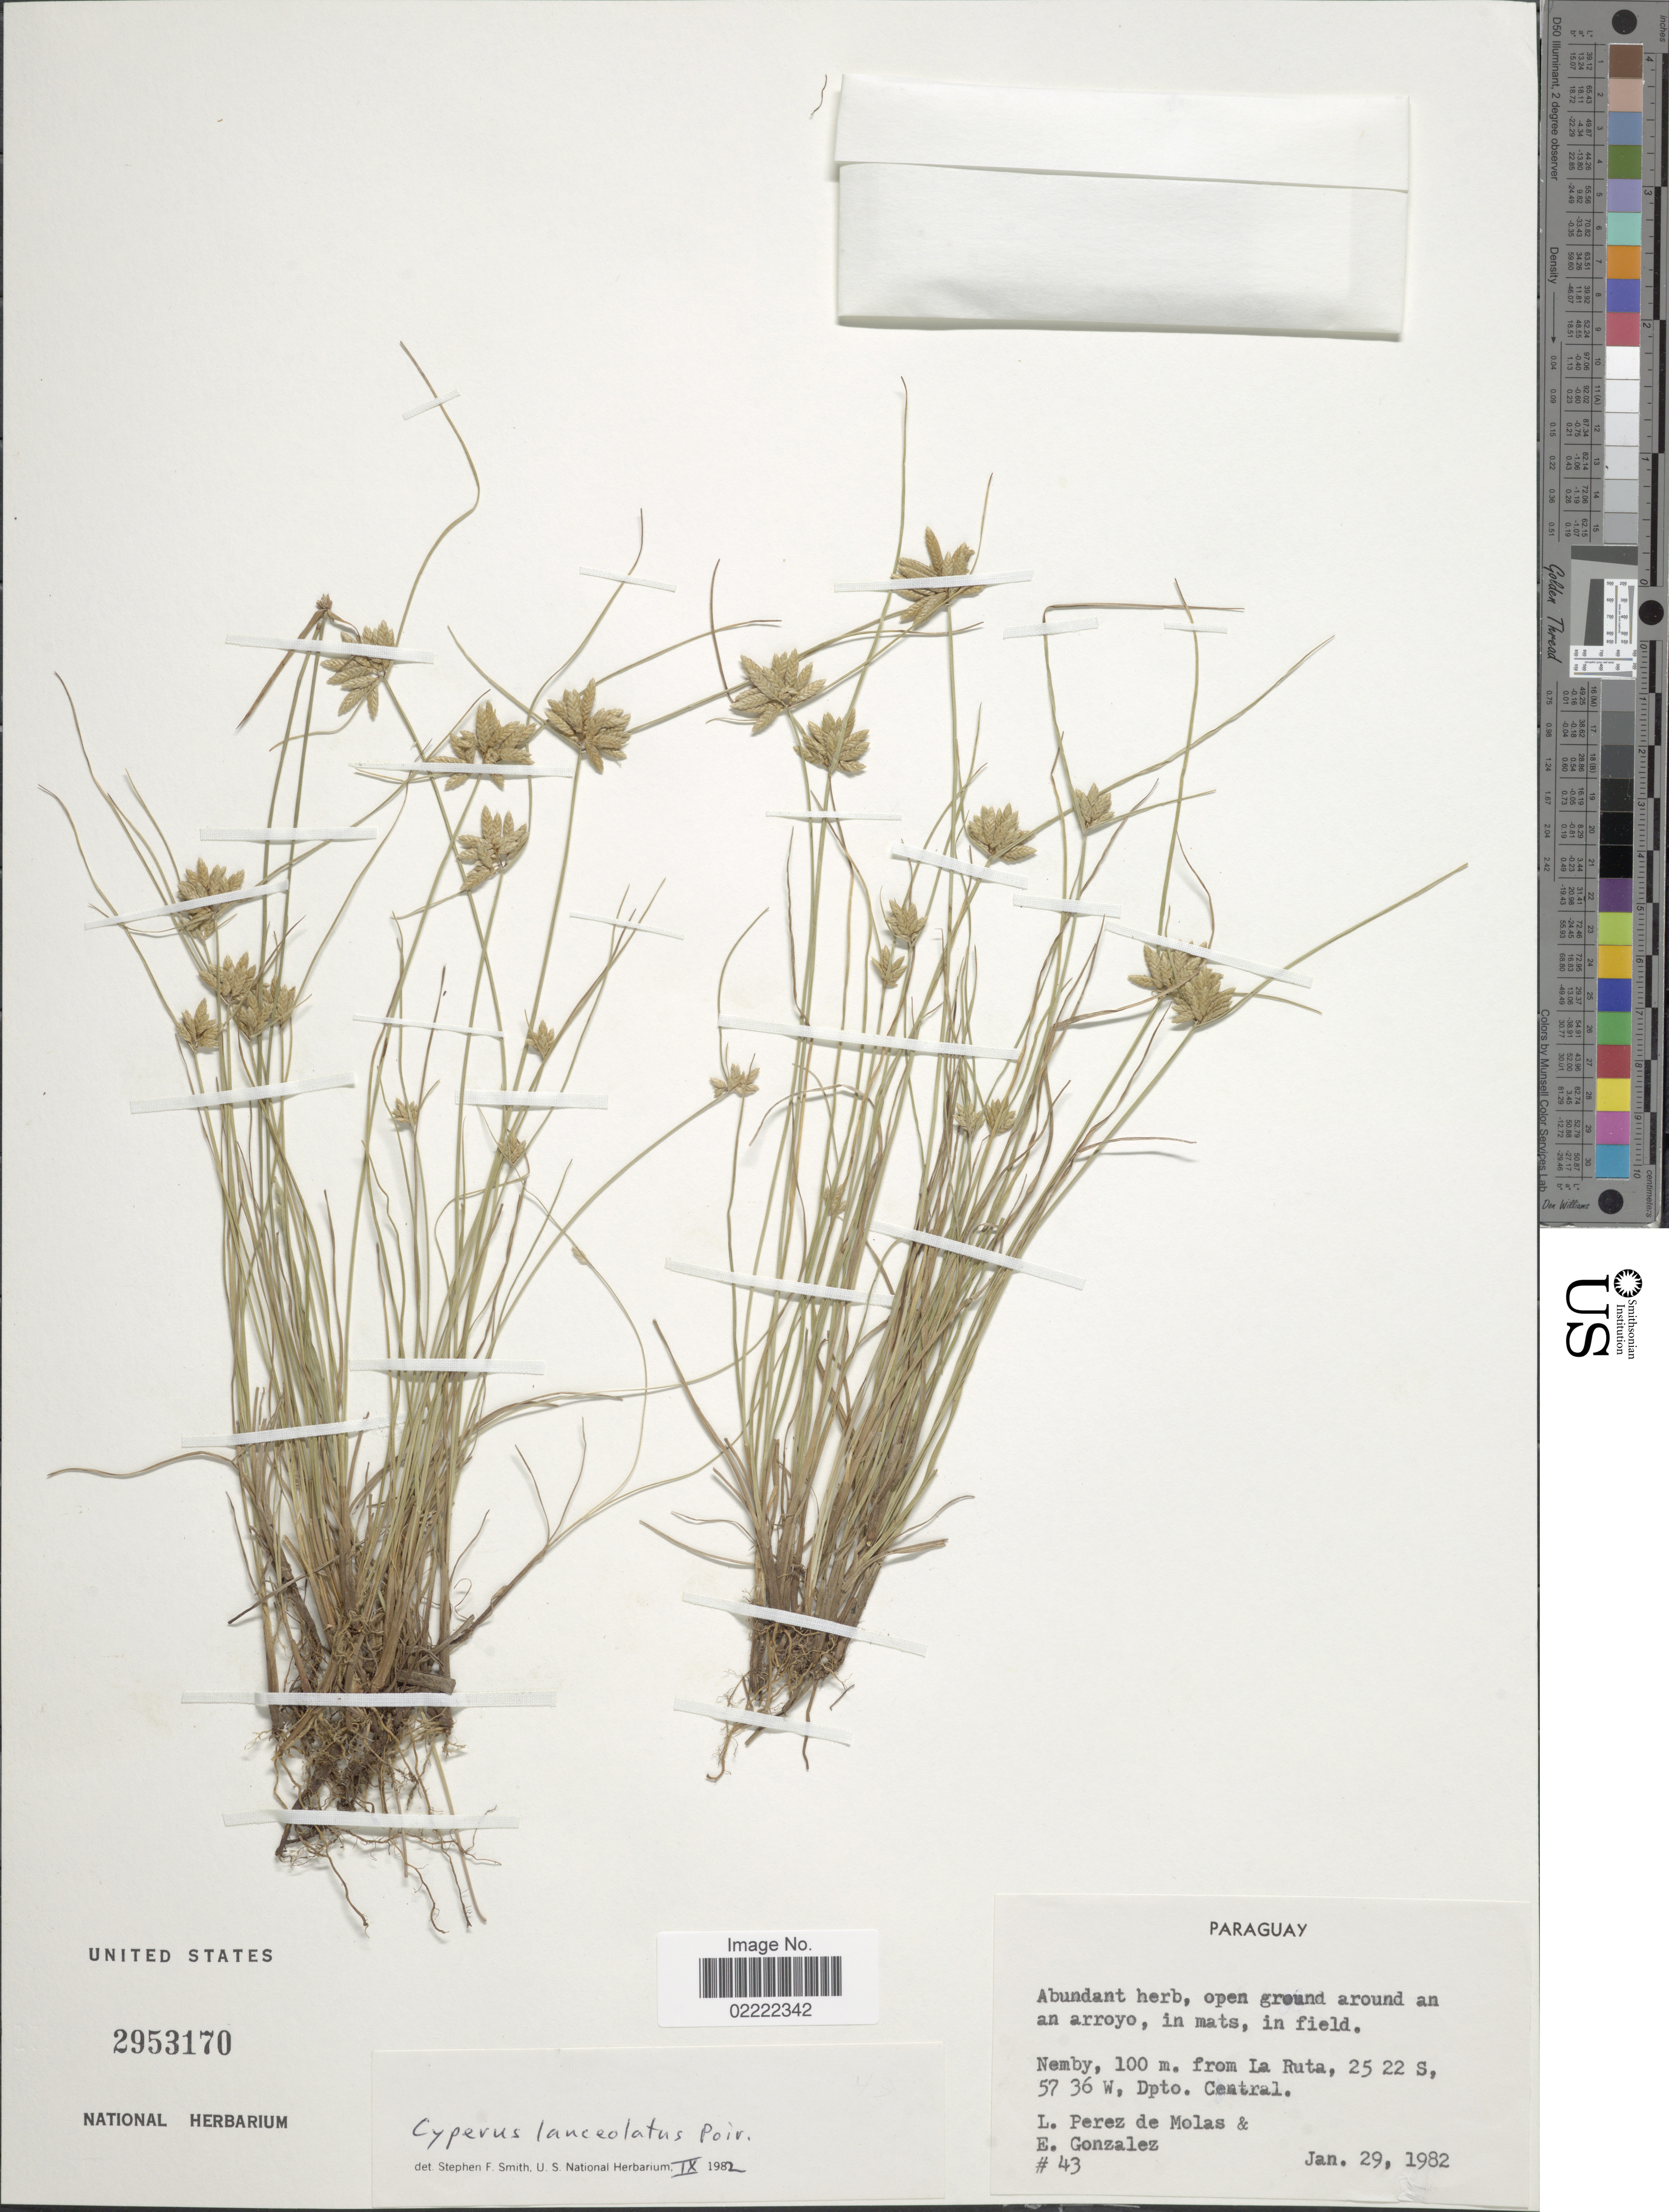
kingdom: Plantae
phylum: Tracheophyta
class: Liliopsida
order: Poales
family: Cyperaceae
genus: Cyperus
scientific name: Cyperus lanceolatus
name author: Poir.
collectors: L. Perez De Molas & E. Gonzalez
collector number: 43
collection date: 1983-01-29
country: Paraguay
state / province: Central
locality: Nemby, 100 m. from La Ruta, Dpto. Central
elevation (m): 100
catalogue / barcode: US 2953170